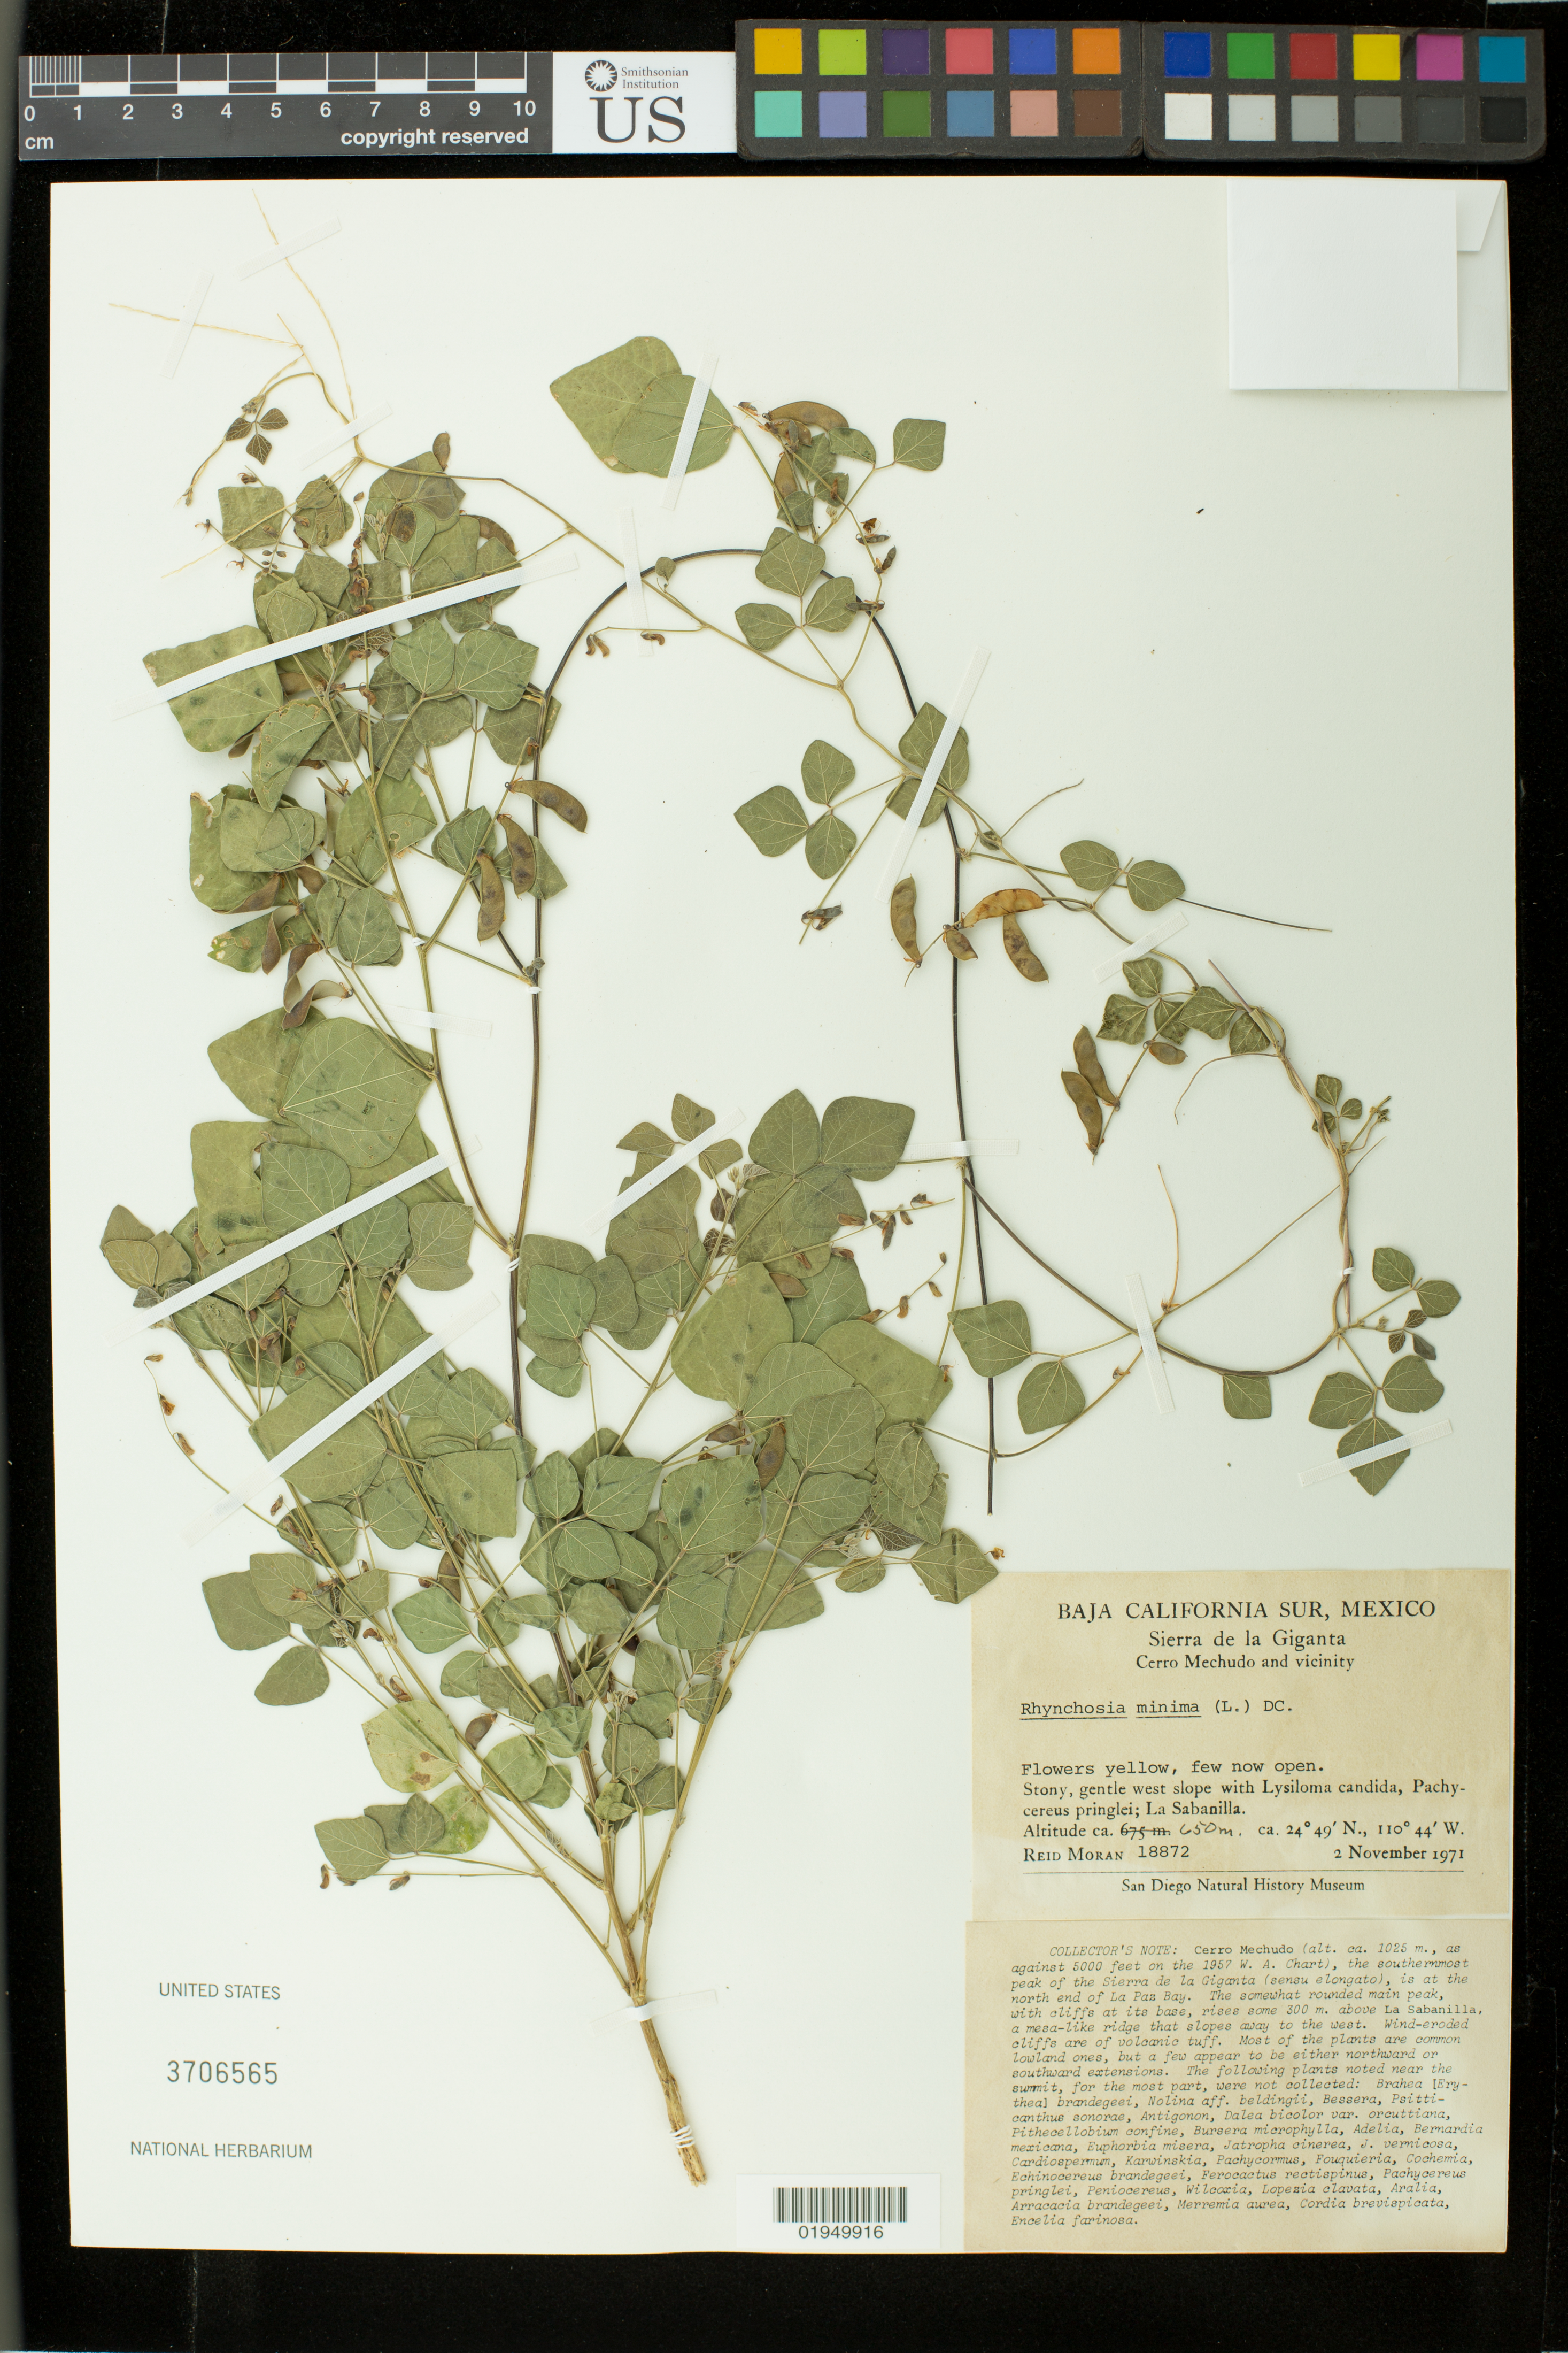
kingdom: Plantae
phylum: Tracheophyta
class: Magnoliopsida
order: Fabales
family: Fabaceae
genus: Rhynchosia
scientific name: Rhynchosia minima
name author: (L.) DC.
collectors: R. Moran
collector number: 18872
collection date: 1971-11-02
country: Mexico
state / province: Baja California Sur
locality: Sierra de la Giganta. Cerro Mechudo and vicinity.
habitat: Stony, gentle west slope.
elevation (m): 650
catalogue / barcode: US 3706565